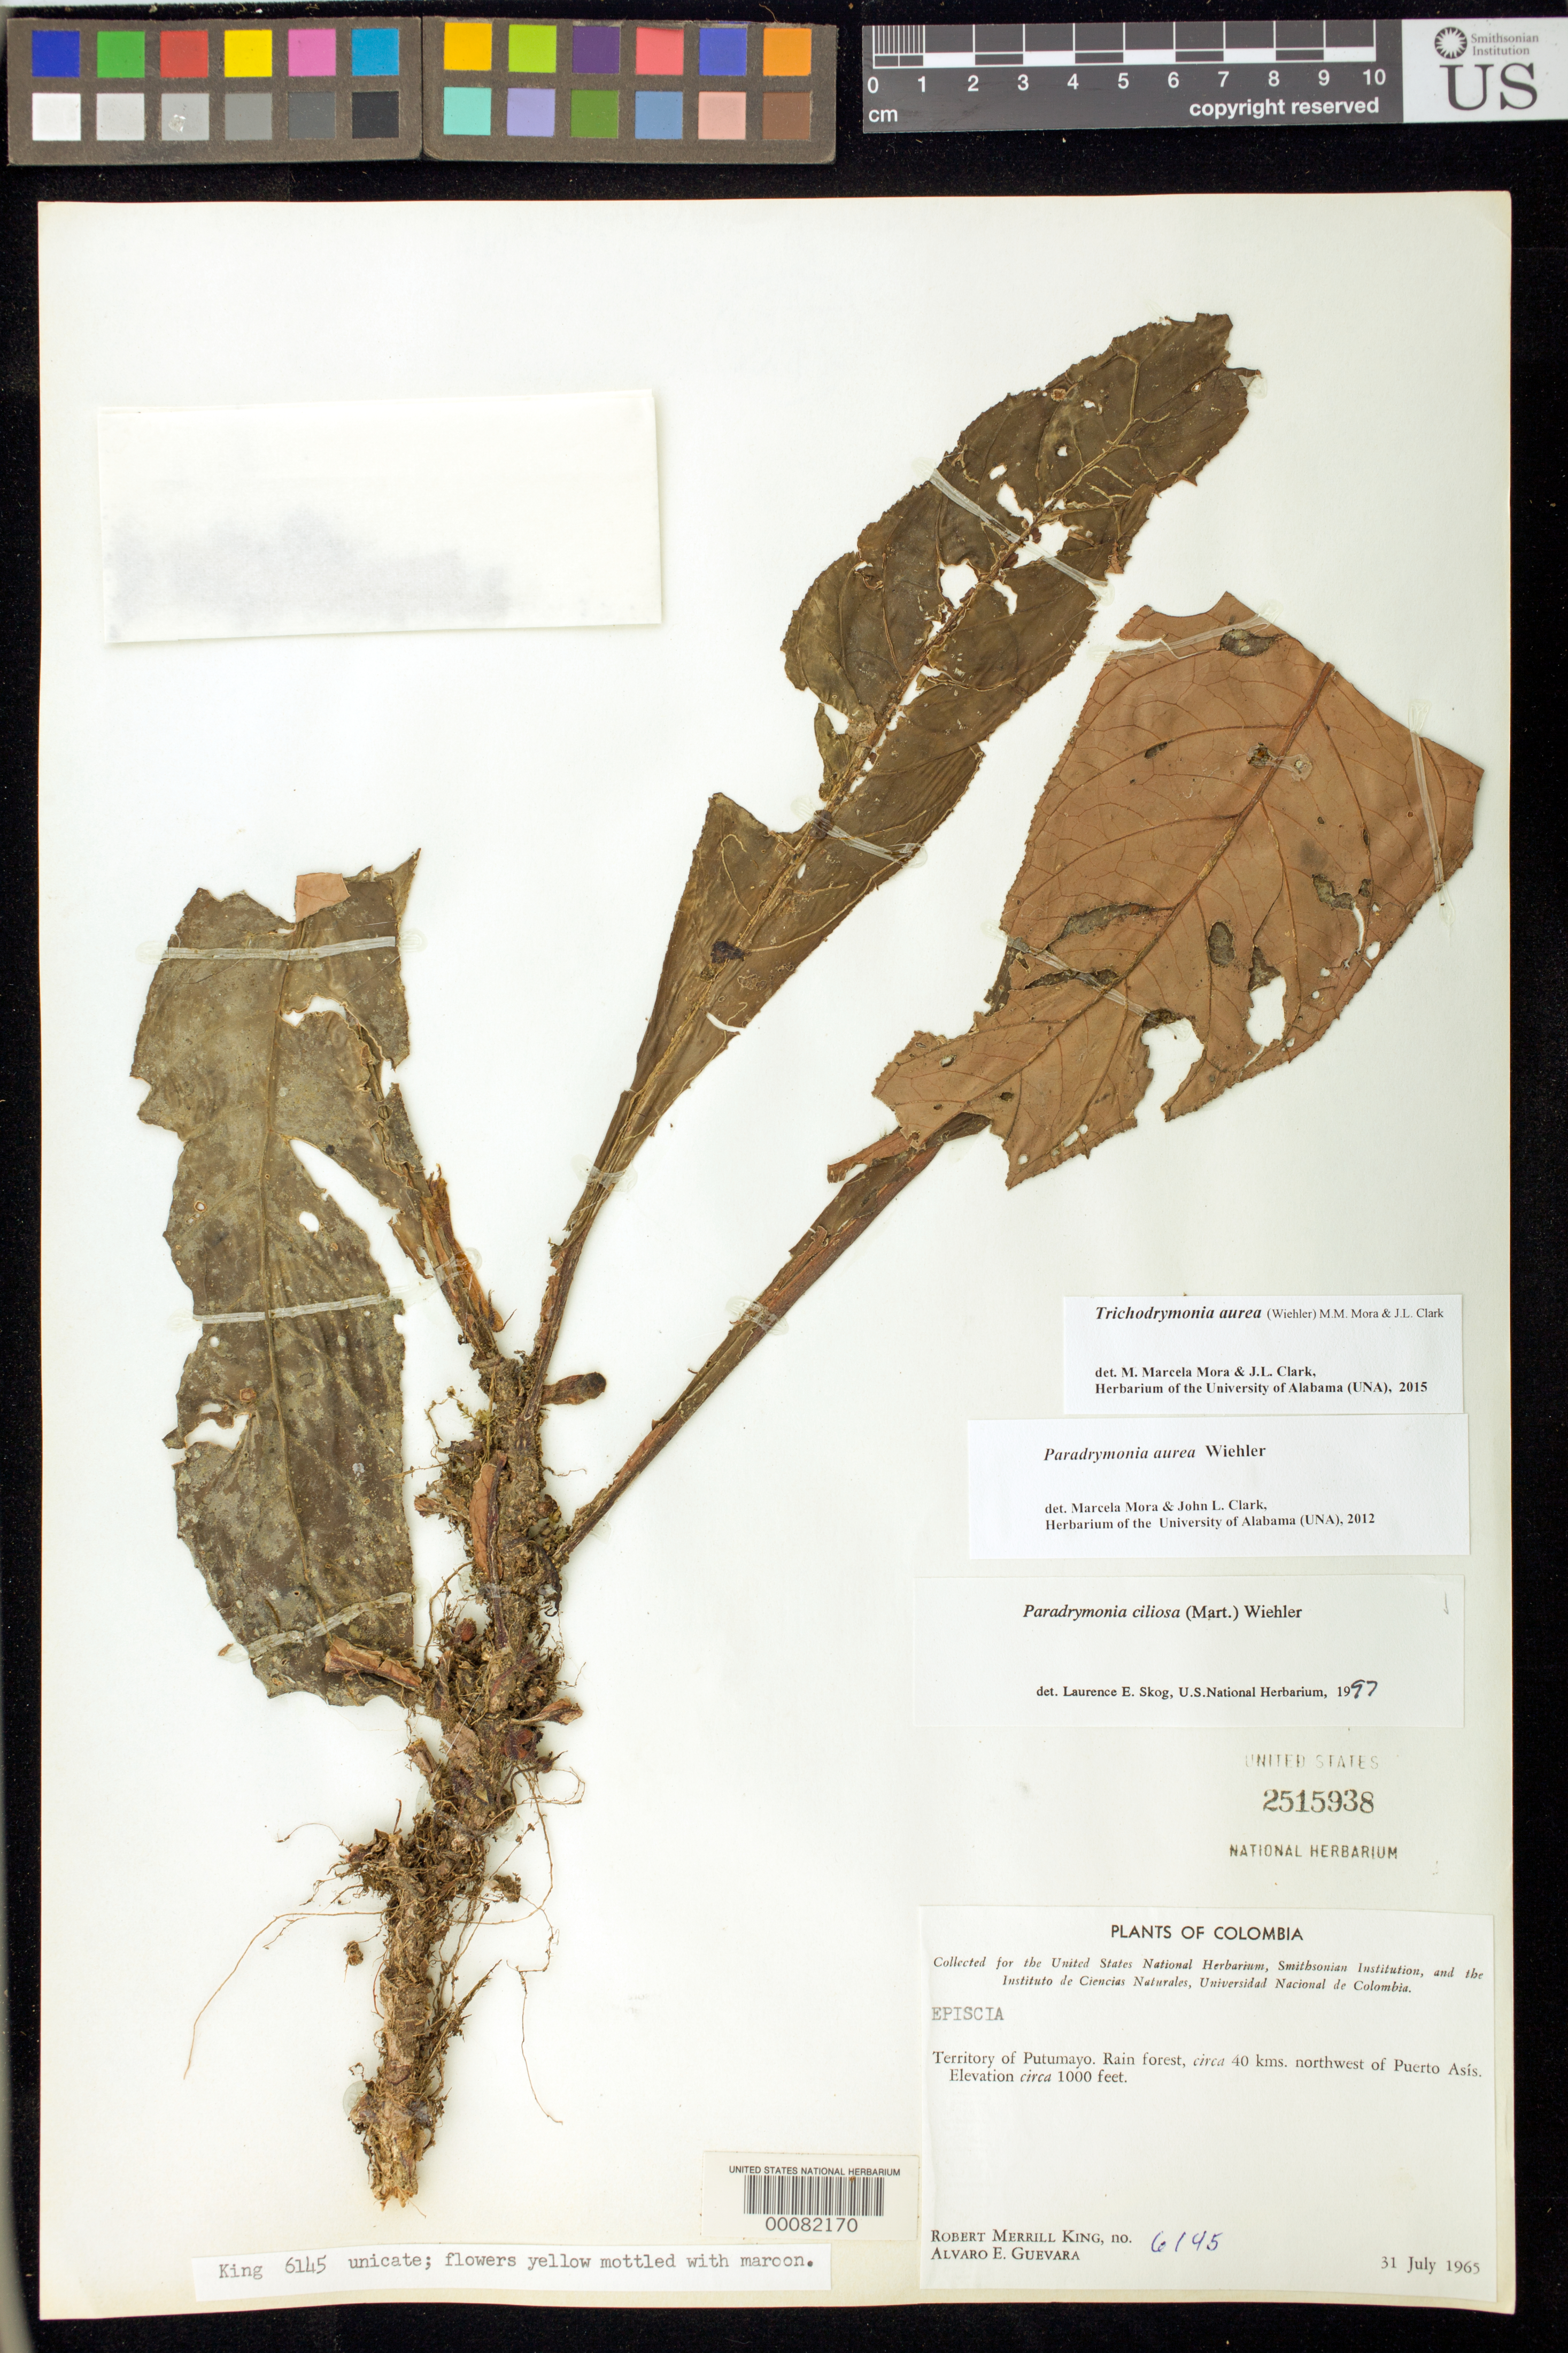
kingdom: Plantae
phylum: Tracheophyta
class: Magnoliopsida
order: Lamiales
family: Gesneriaceae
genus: Trichodrymonia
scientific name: Trichodrymonia aurea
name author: (Wiehler) M.M. Mora & J.L. Clark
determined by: Mora, M. M.; Clark, J. L.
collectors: R. M. King & A. E. Guevara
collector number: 6145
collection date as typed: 31 Jul 1965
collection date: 1965-07-31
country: Colombia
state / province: Putumayo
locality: Circa 40 km NW of Puerto Asís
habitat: Rain forest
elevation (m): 305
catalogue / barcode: US 2515938